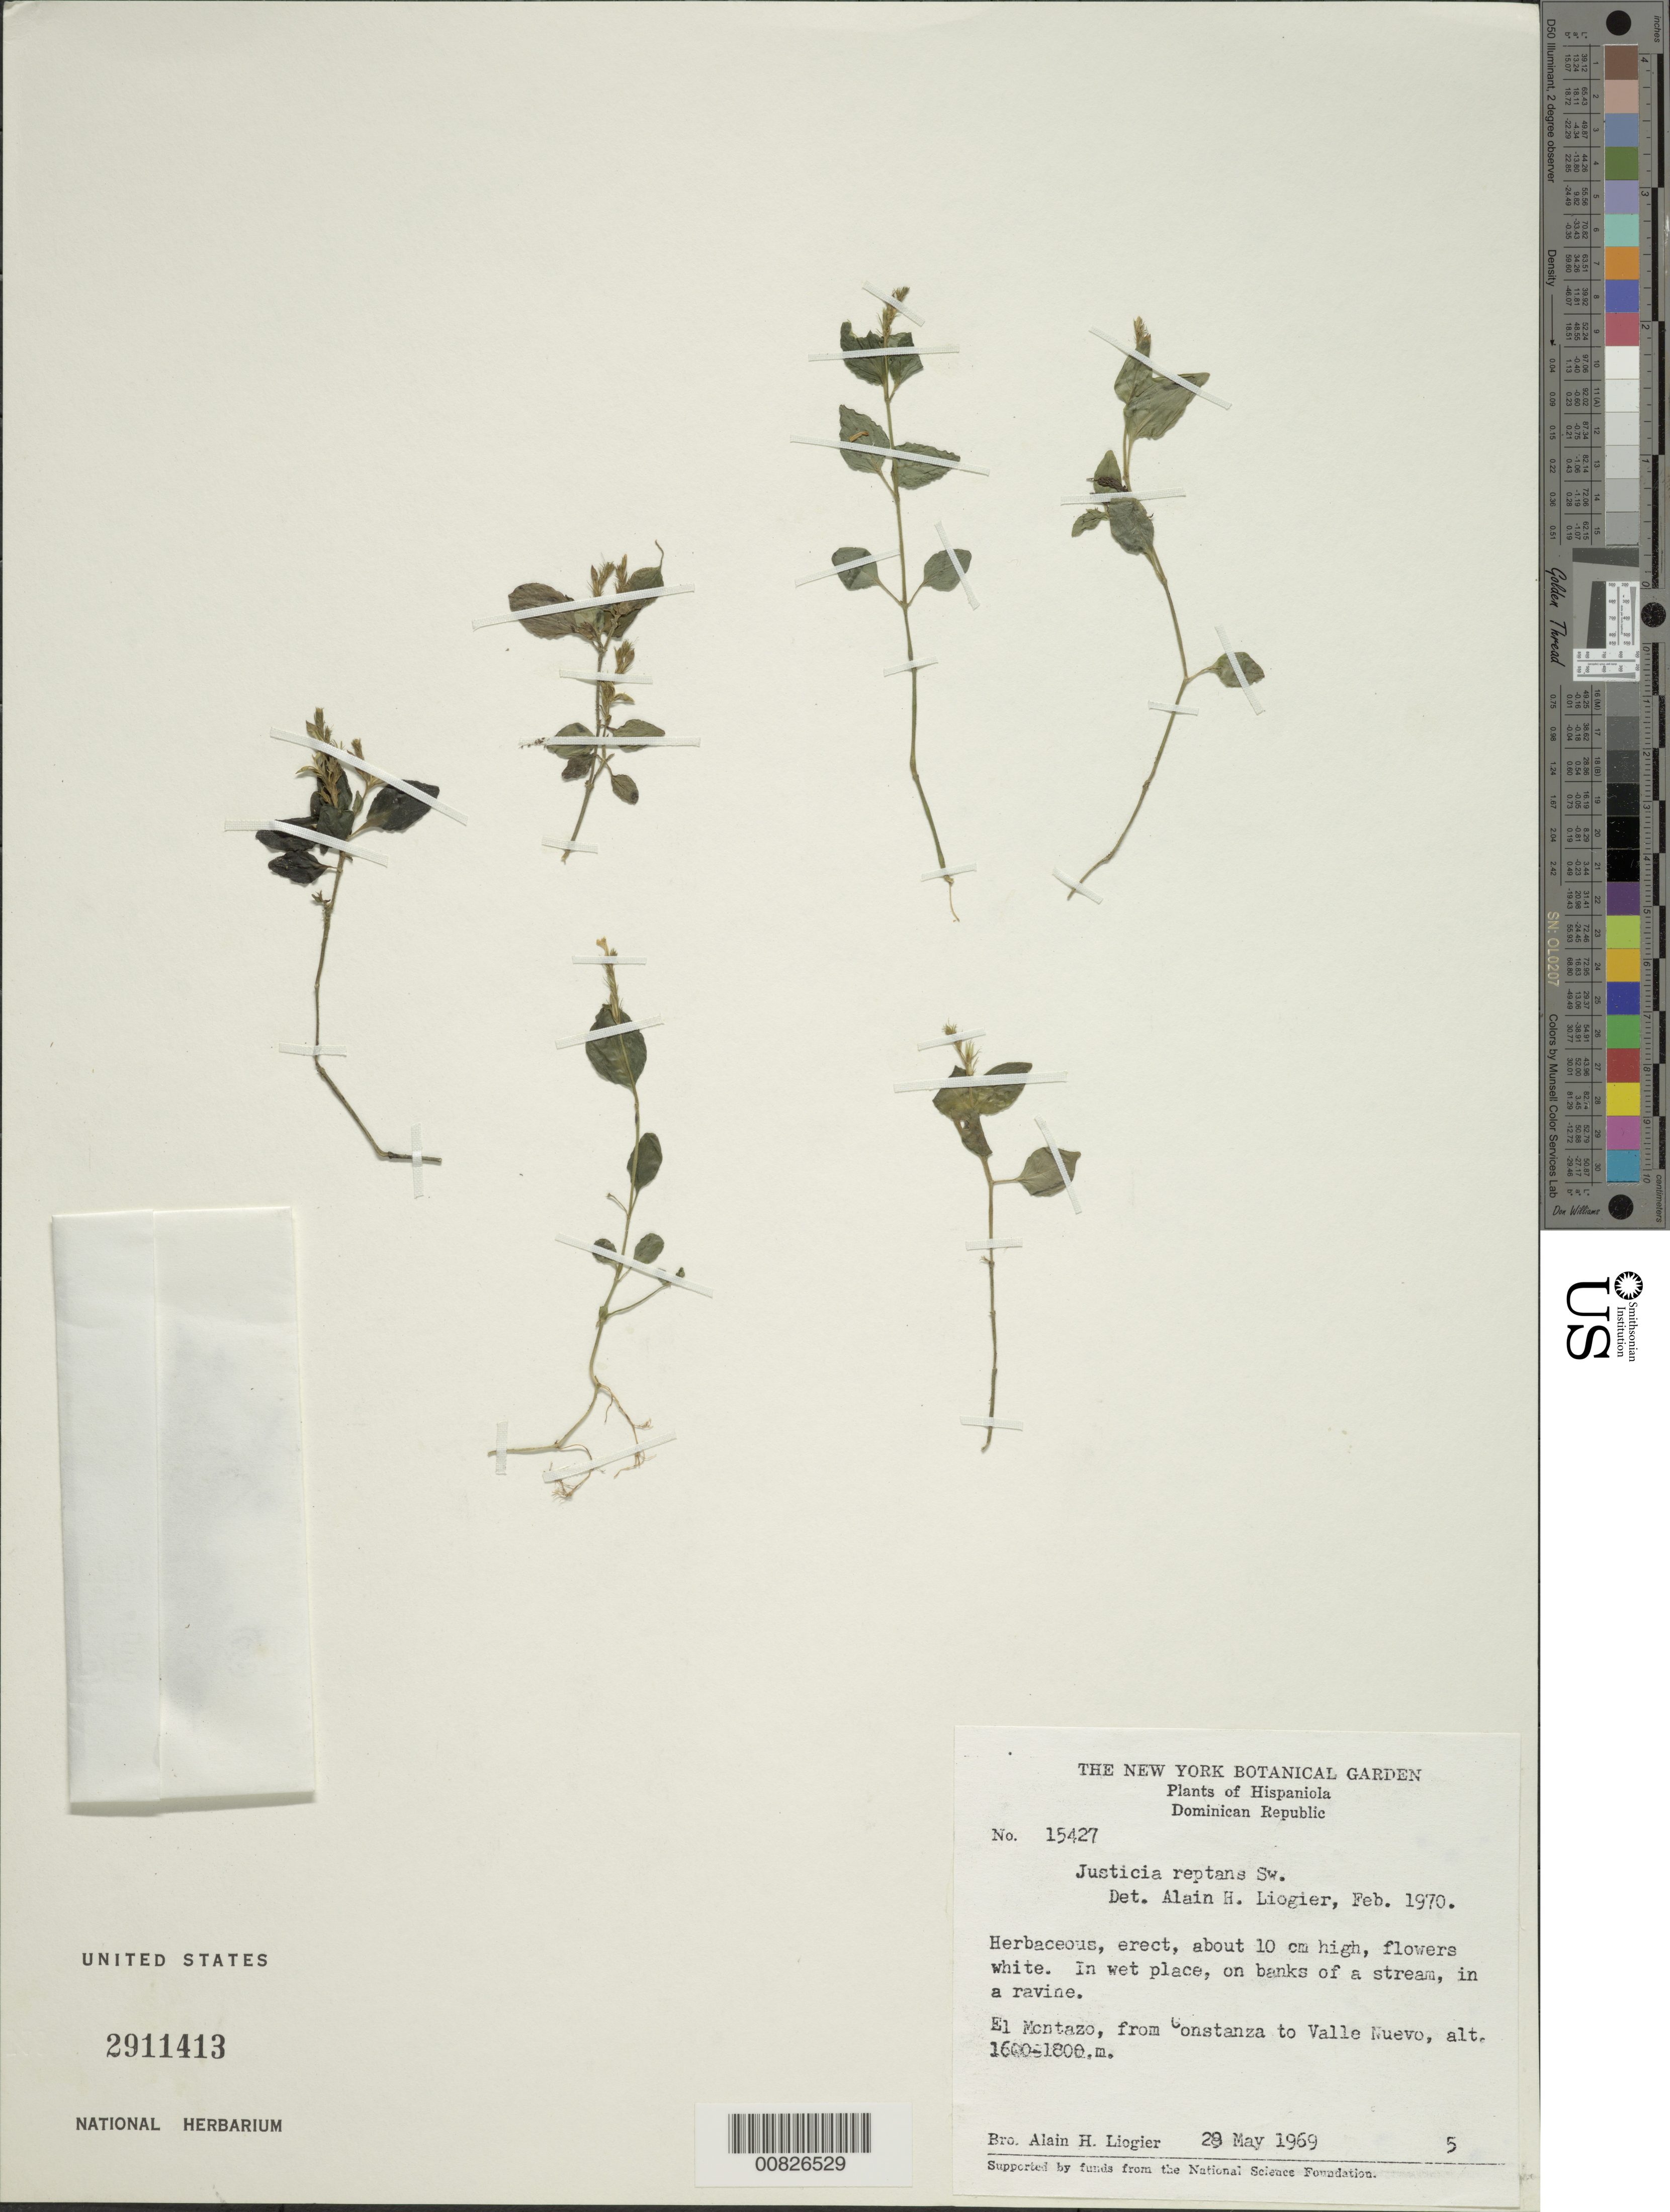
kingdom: Plantae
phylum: Tracheophyta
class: Magnoliopsida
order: Lamiales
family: Acanthaceae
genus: Justicia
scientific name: Justicia reptans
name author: Sw.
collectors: A. H. Liogier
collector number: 15427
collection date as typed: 29 May 1969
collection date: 1969-05-29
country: Dominican Republic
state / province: La Vega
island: Hispaniola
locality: El Montazo, from Constanza to Valle Nuevo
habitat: In wet place on stream bank, in a ravine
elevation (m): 1600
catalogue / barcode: US 2911413